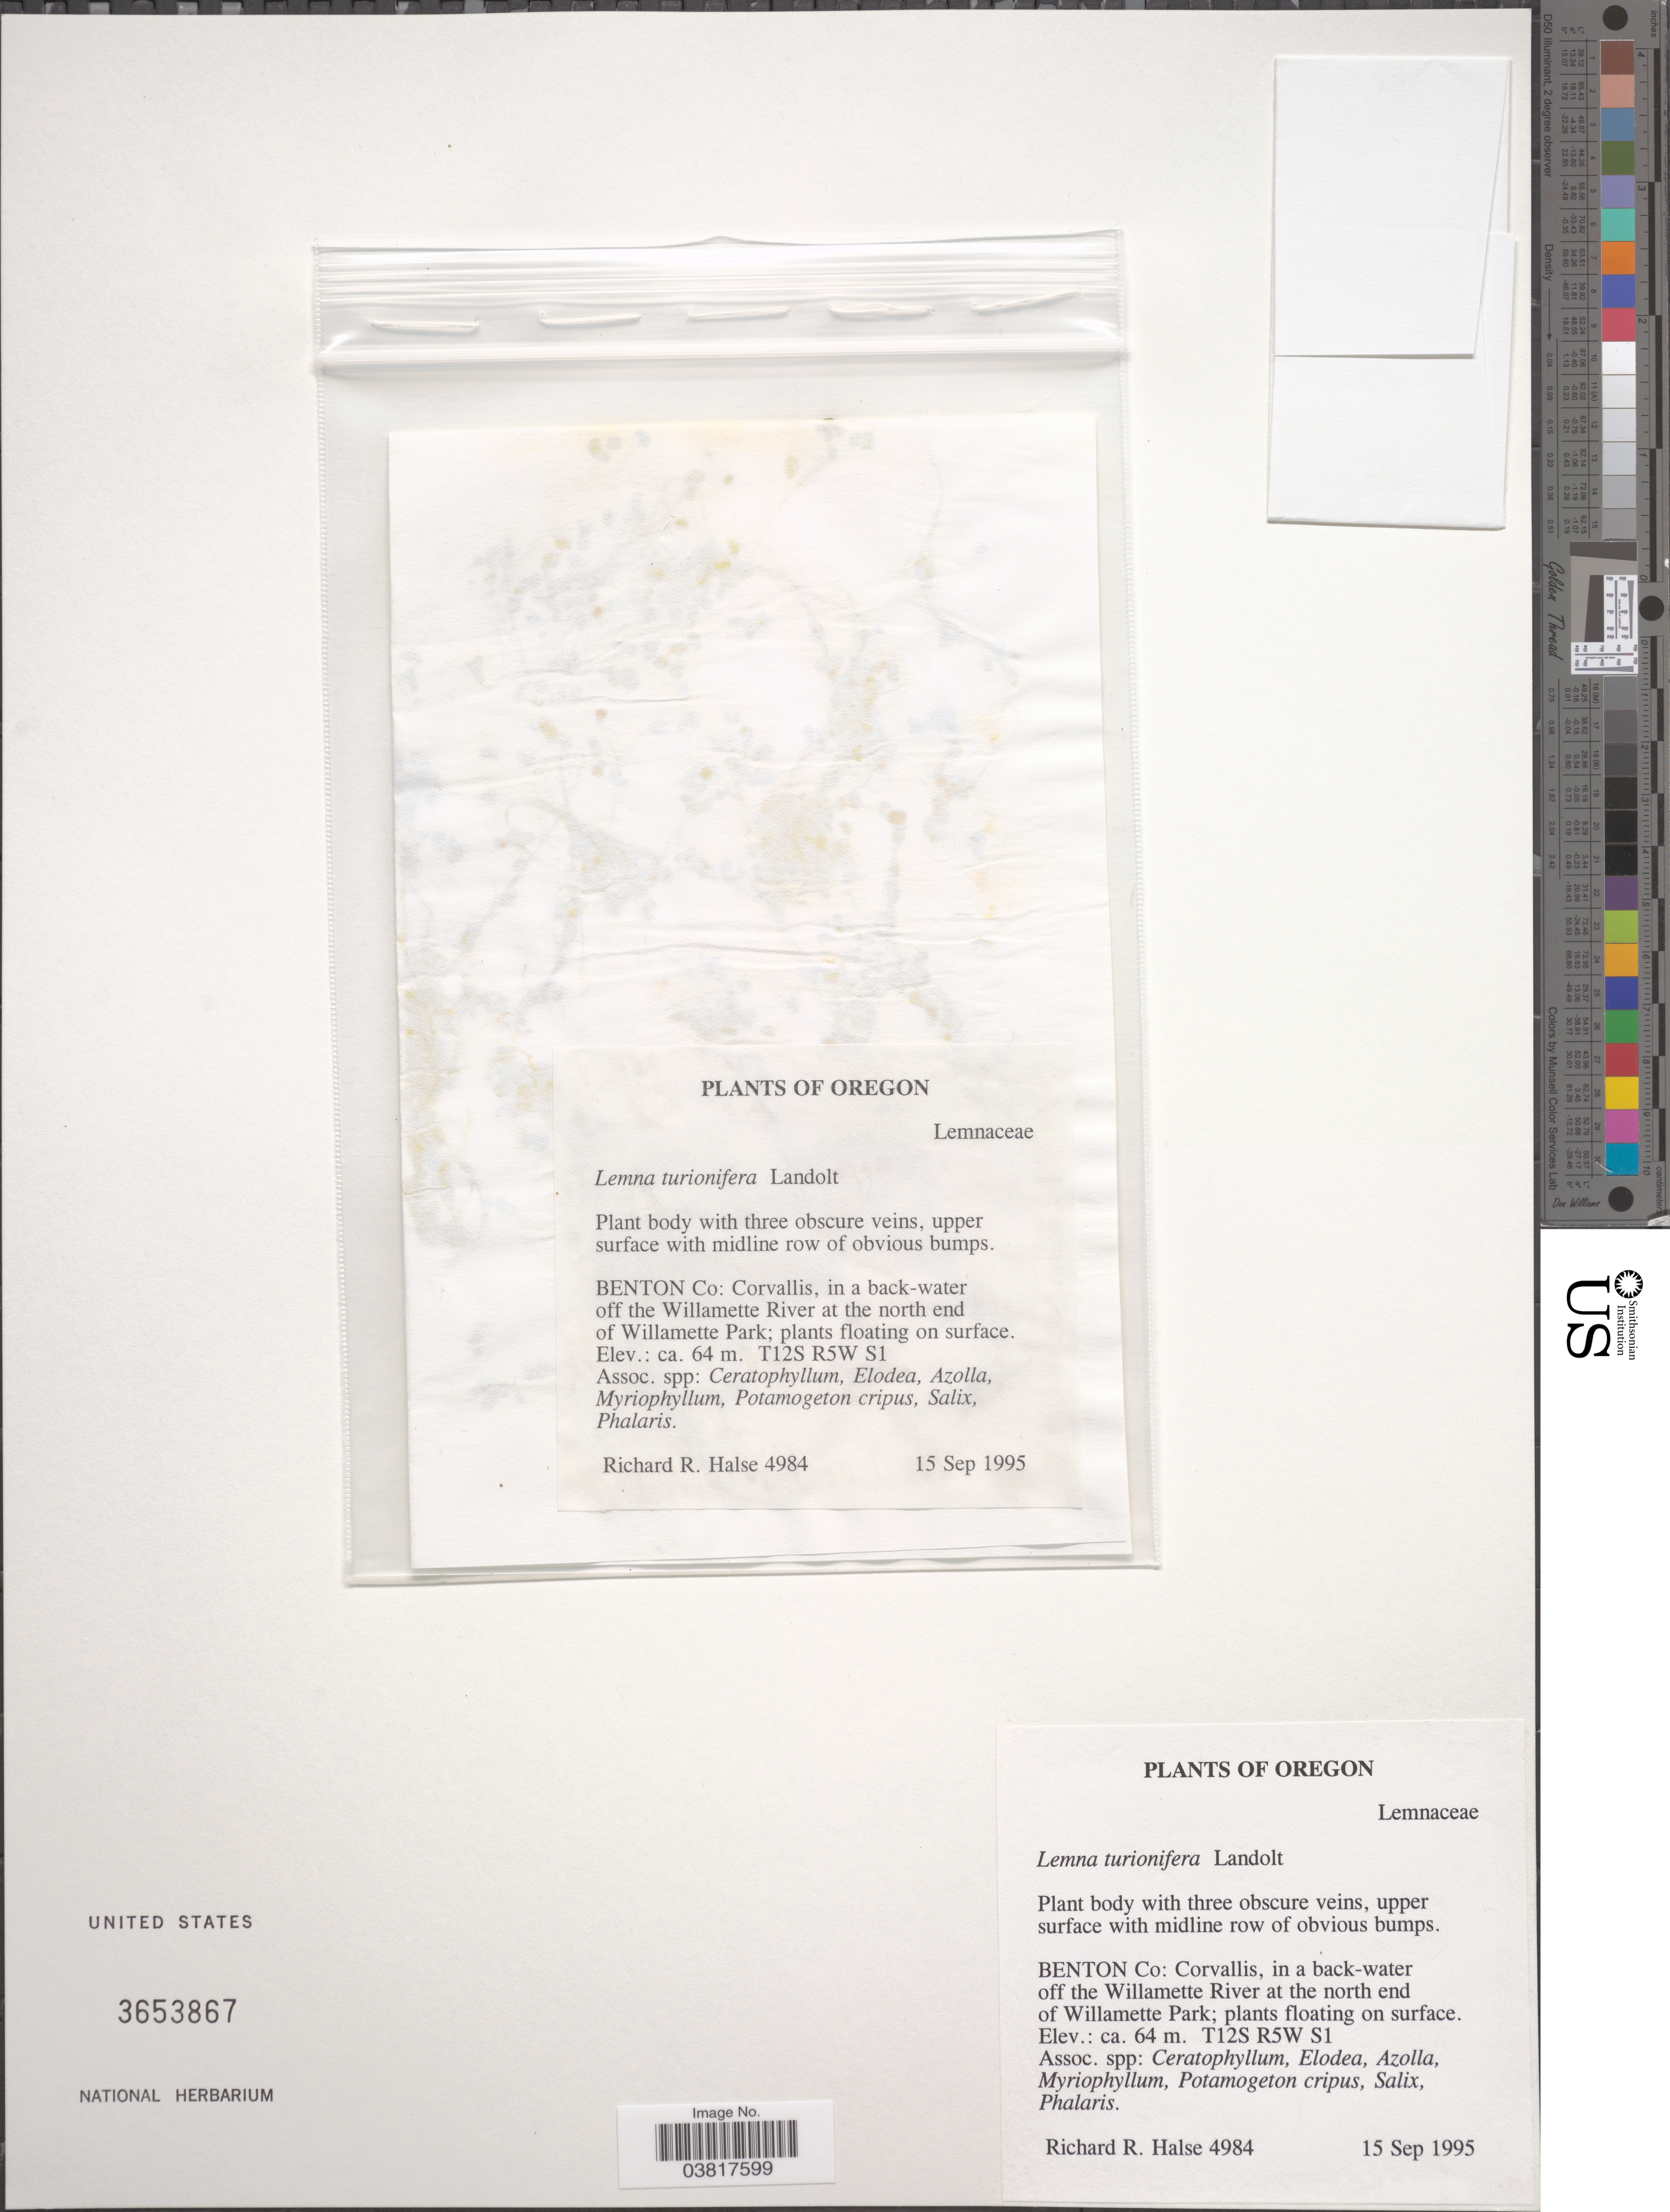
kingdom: Plantae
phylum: Tracheophyta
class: Liliopsida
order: Alismatales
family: Araceae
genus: Lemna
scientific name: Lemna turionifera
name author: Landolt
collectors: R. Halse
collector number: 4984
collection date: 1995-09-15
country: United States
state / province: Oregon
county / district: Benton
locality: Benton Co: Corvallis, in a back-water off the Willamette River at the north end of Willamette Park. T12S R5W S1.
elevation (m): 64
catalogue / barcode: US 3653867